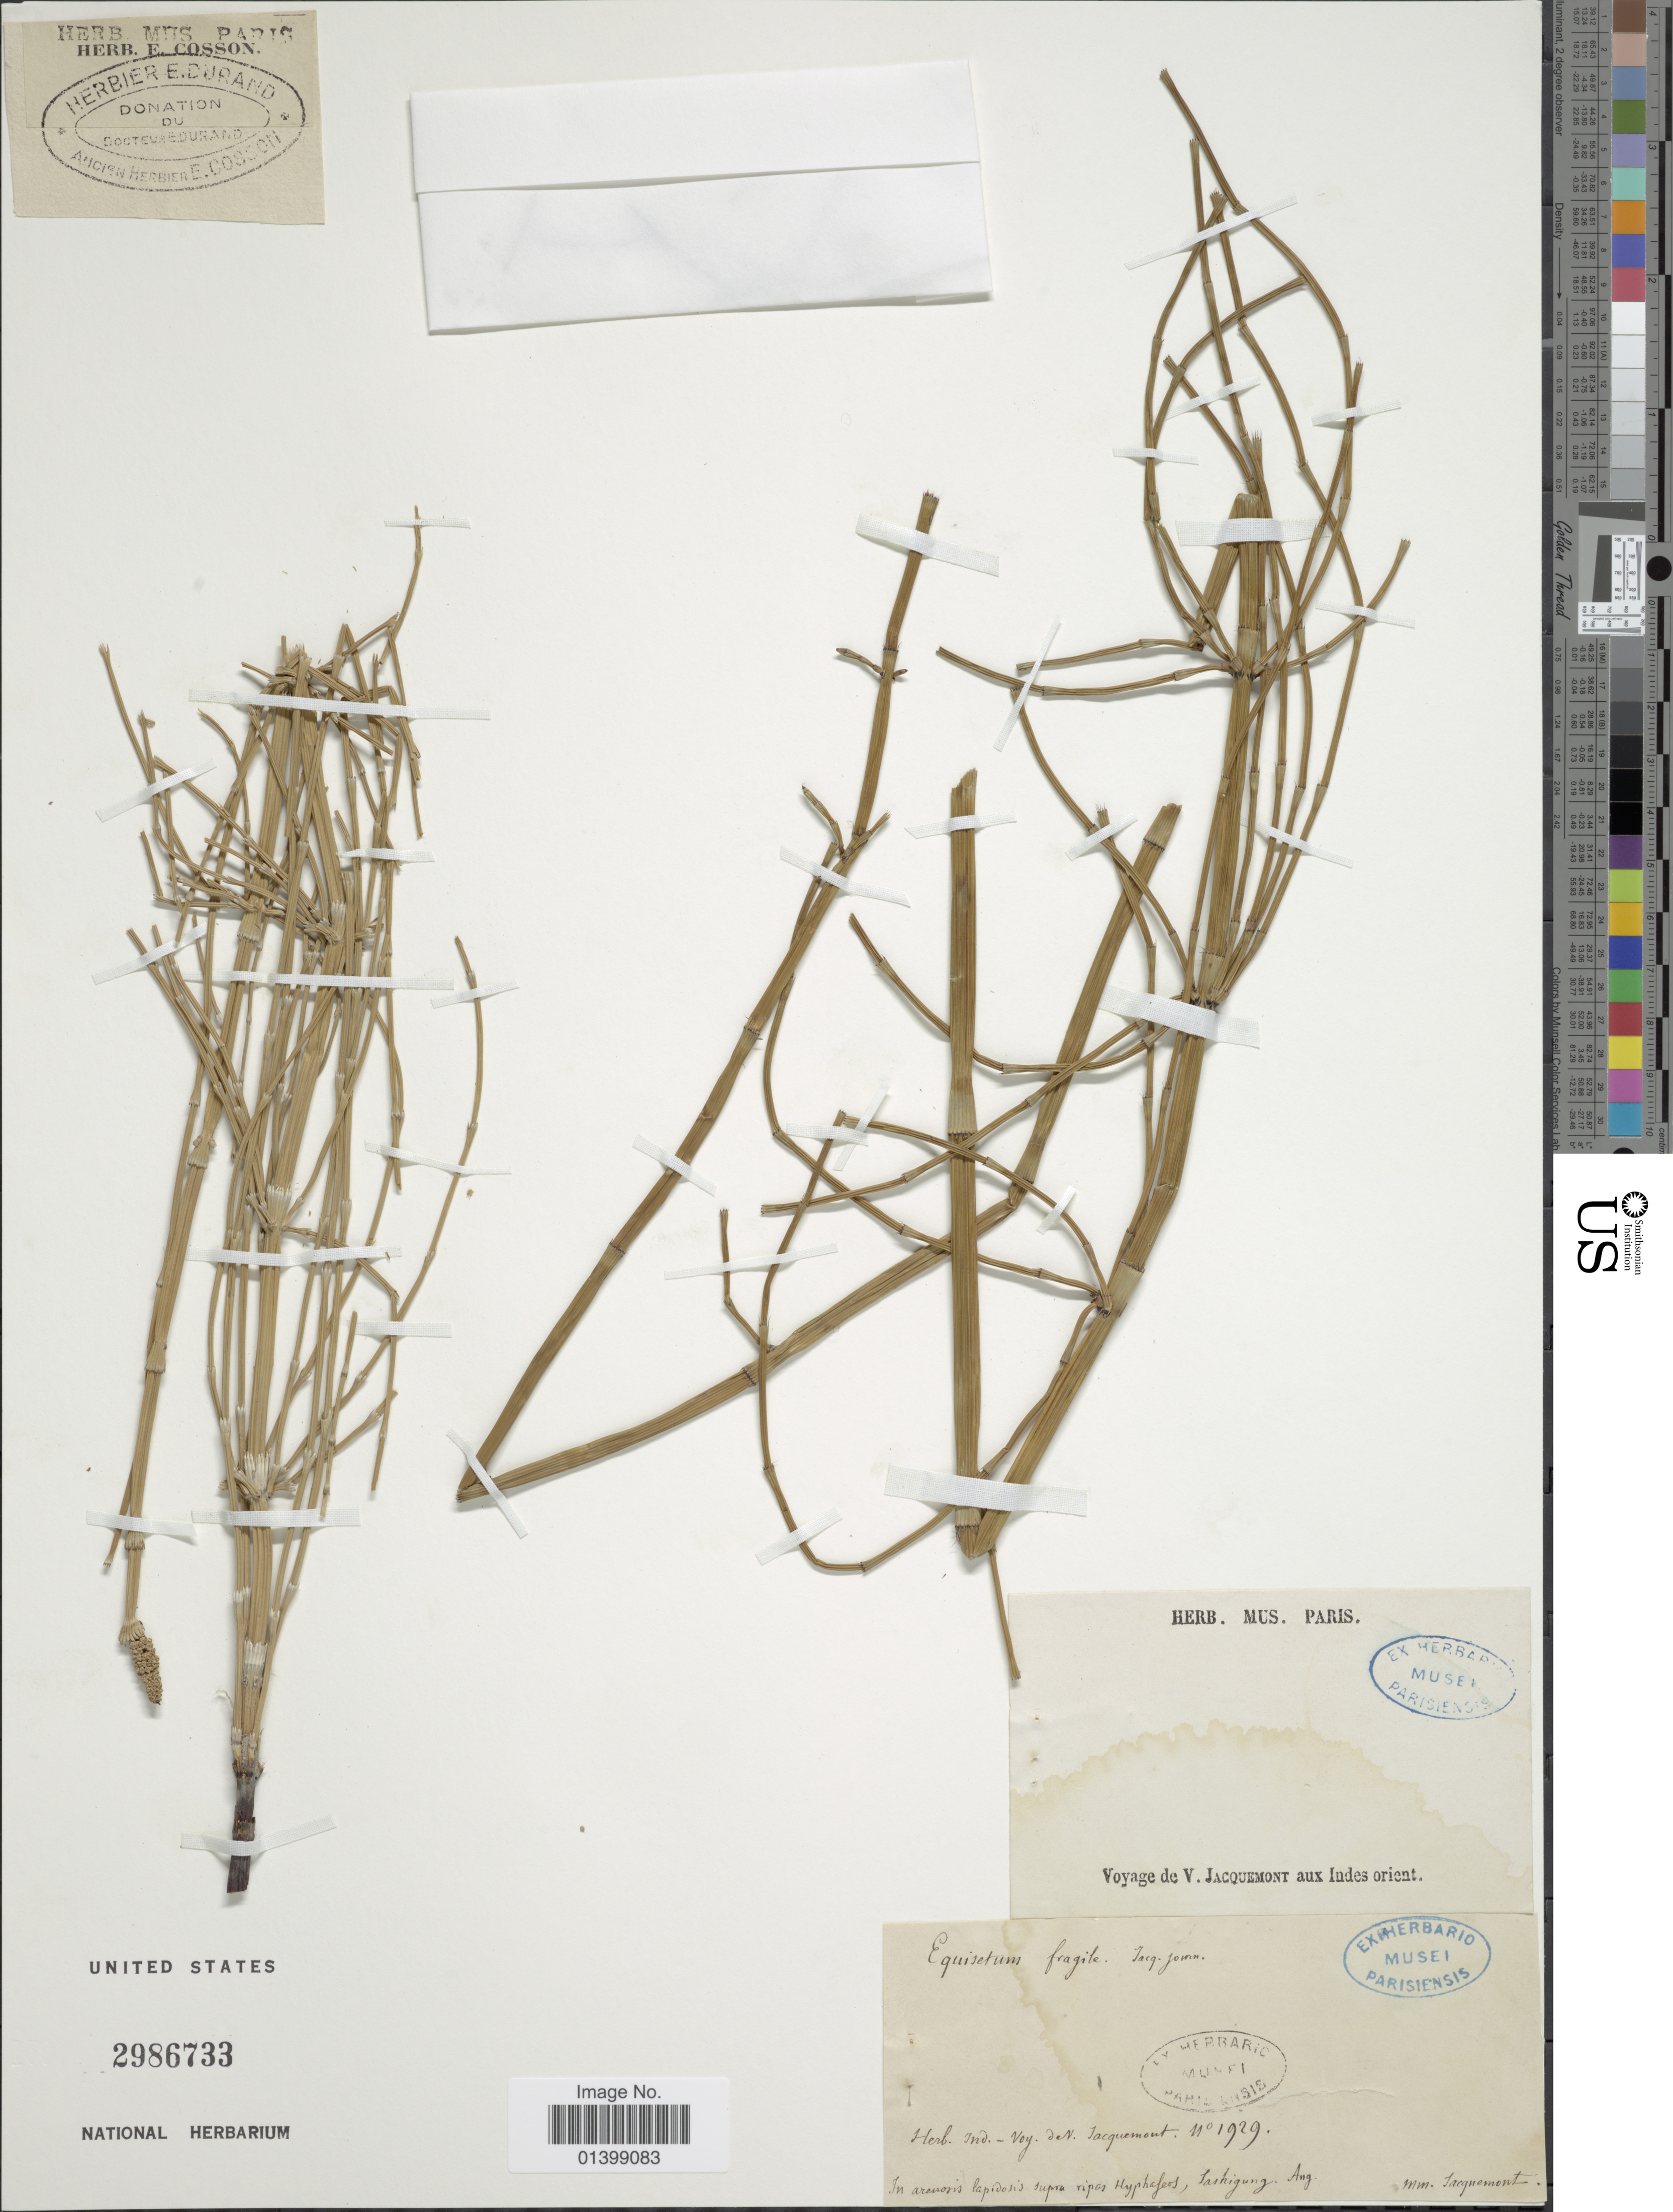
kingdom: Plantae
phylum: Tracheophyta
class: Polypodiopsida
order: Equisetales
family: Equisetaceae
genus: Equisetum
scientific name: Equisetum ramosissimum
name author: Desf.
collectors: M. Jaquemont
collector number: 1929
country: India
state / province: Jammu and Kashmir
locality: In arenosis lapidosis supra ripes Hyphefers, Saskigung.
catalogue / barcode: US 2986733